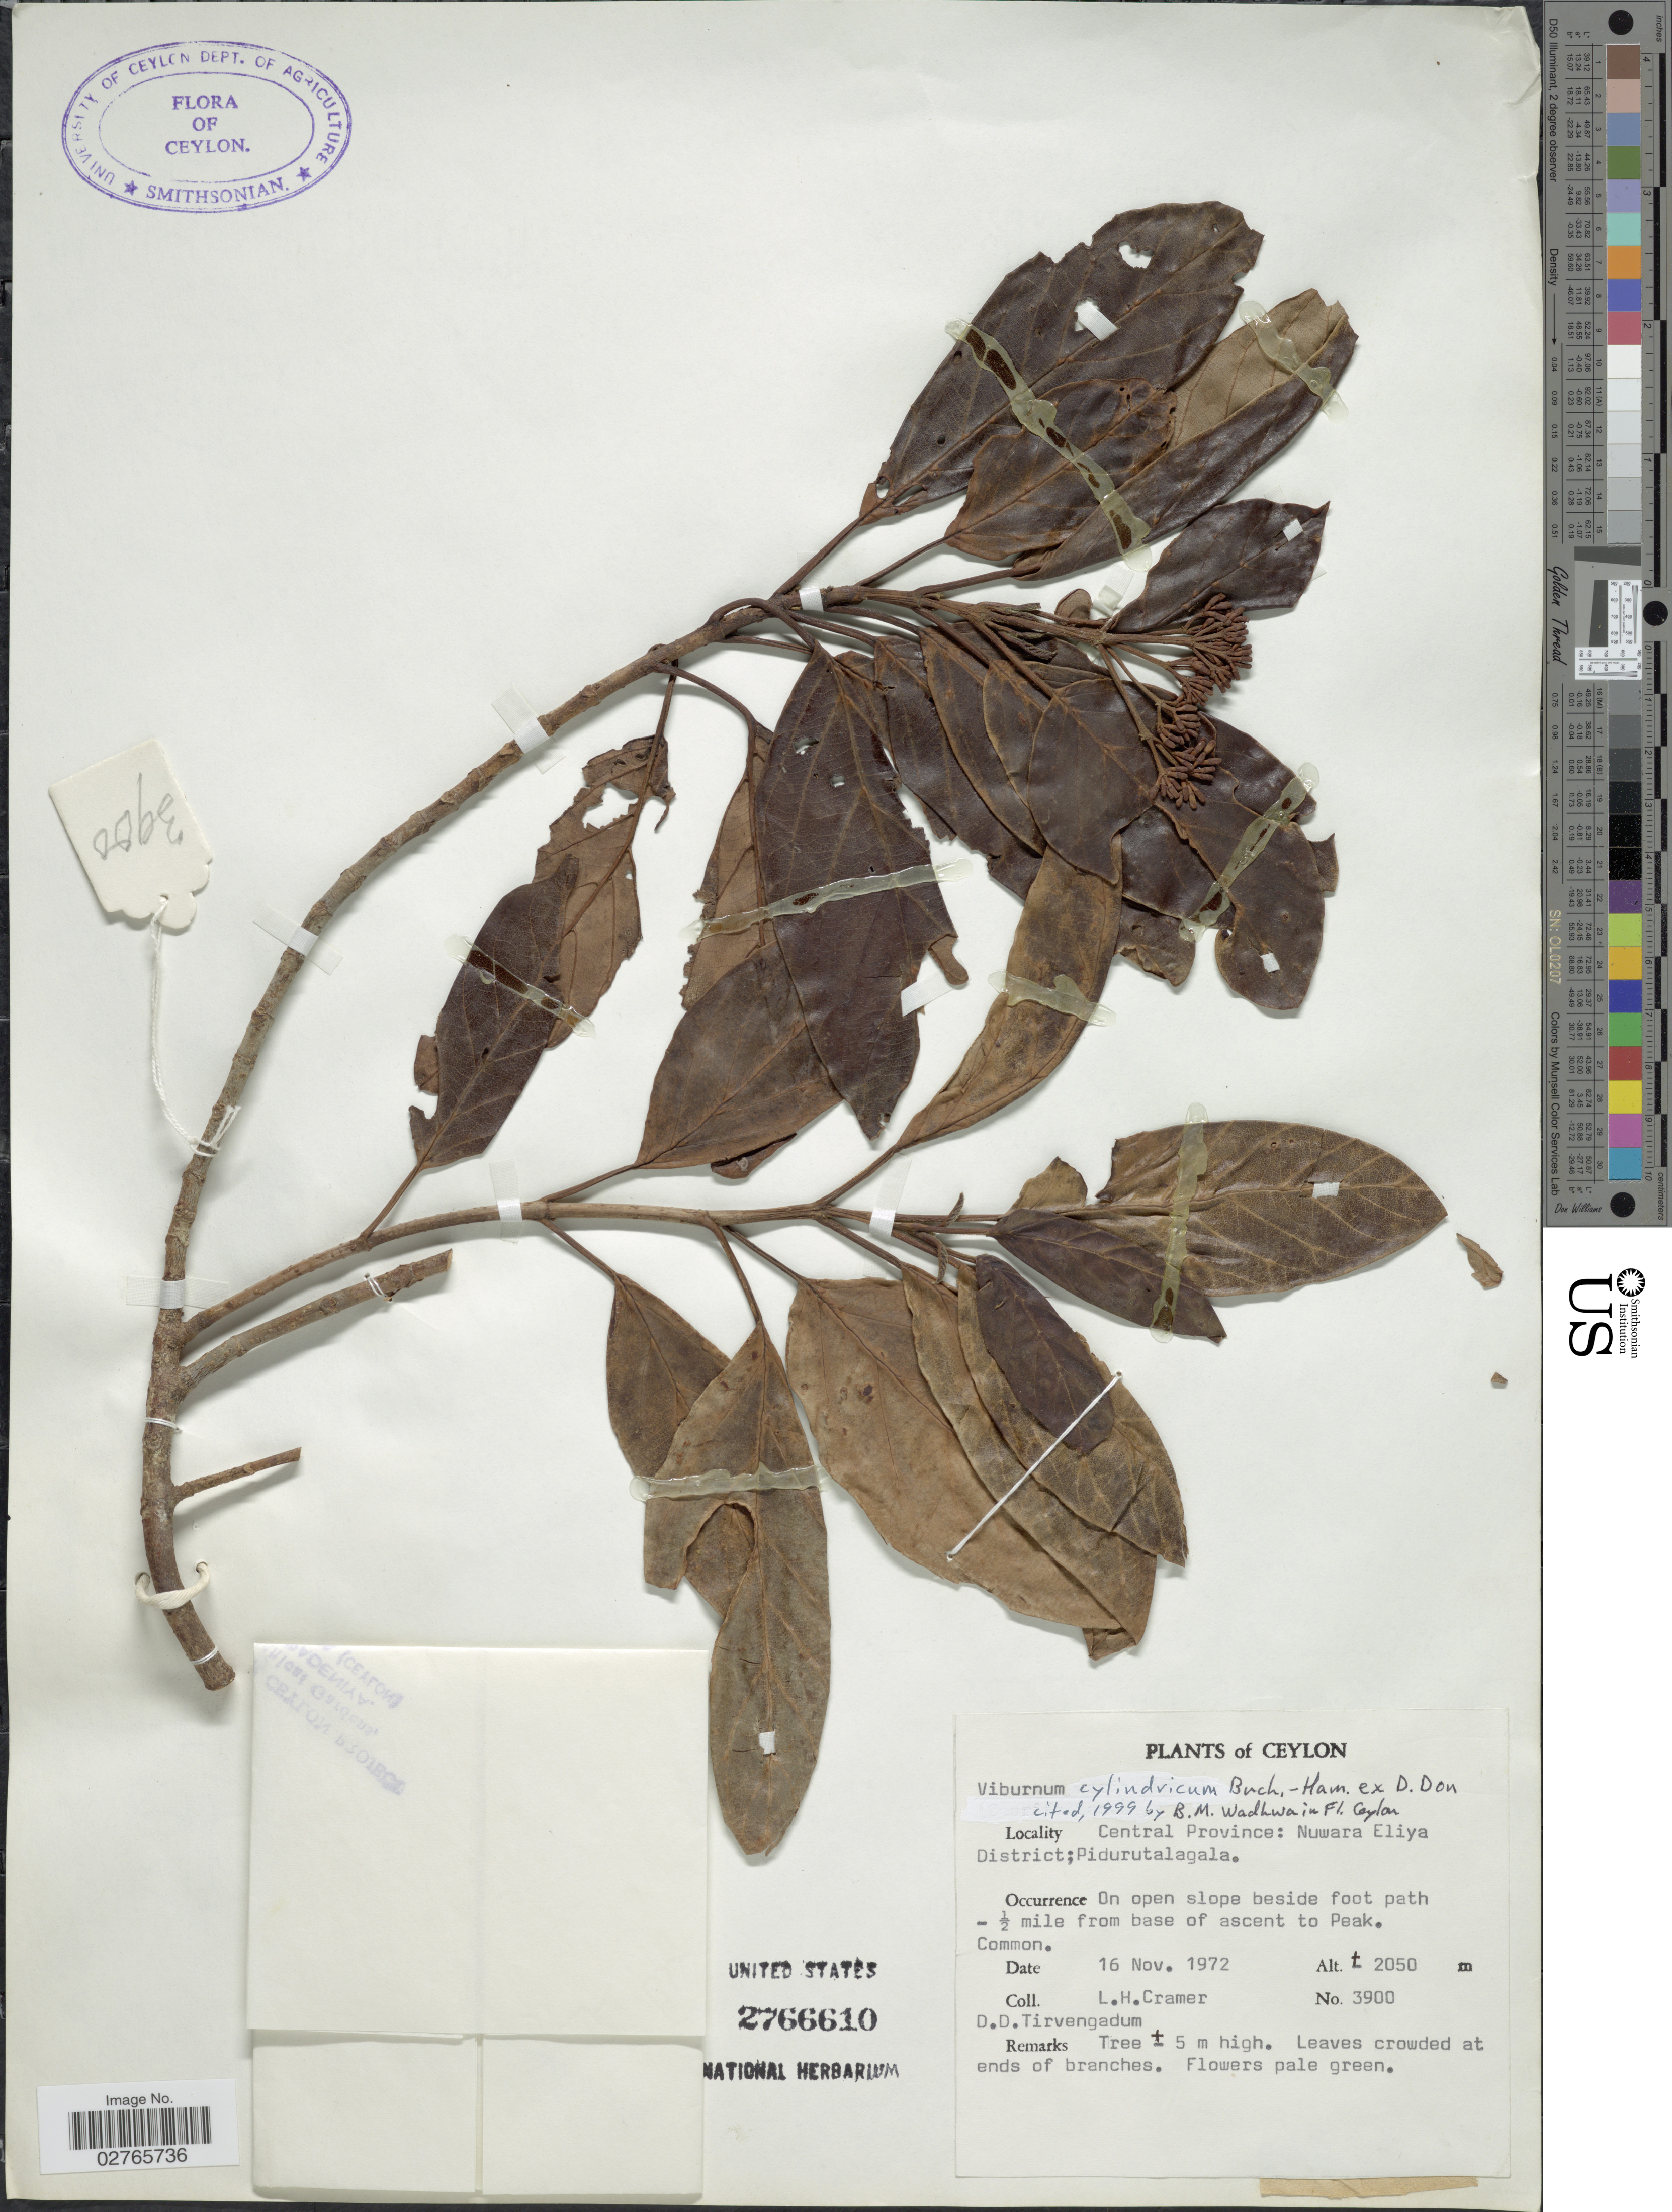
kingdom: Plantae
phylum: Tracheophyta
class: Magnoliopsida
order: Dipsacales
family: Viburnaceae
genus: Viburnum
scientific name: Viburnum cylindricum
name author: Buch.-Ham.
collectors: L. H. Cramer & D. Tirvengadum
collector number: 3900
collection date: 1972-11-16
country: Sri Lanka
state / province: Central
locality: Ceylon. Central Province: Nuwara Eliya District; Pidurutalagala.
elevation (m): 2050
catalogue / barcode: US 2766610